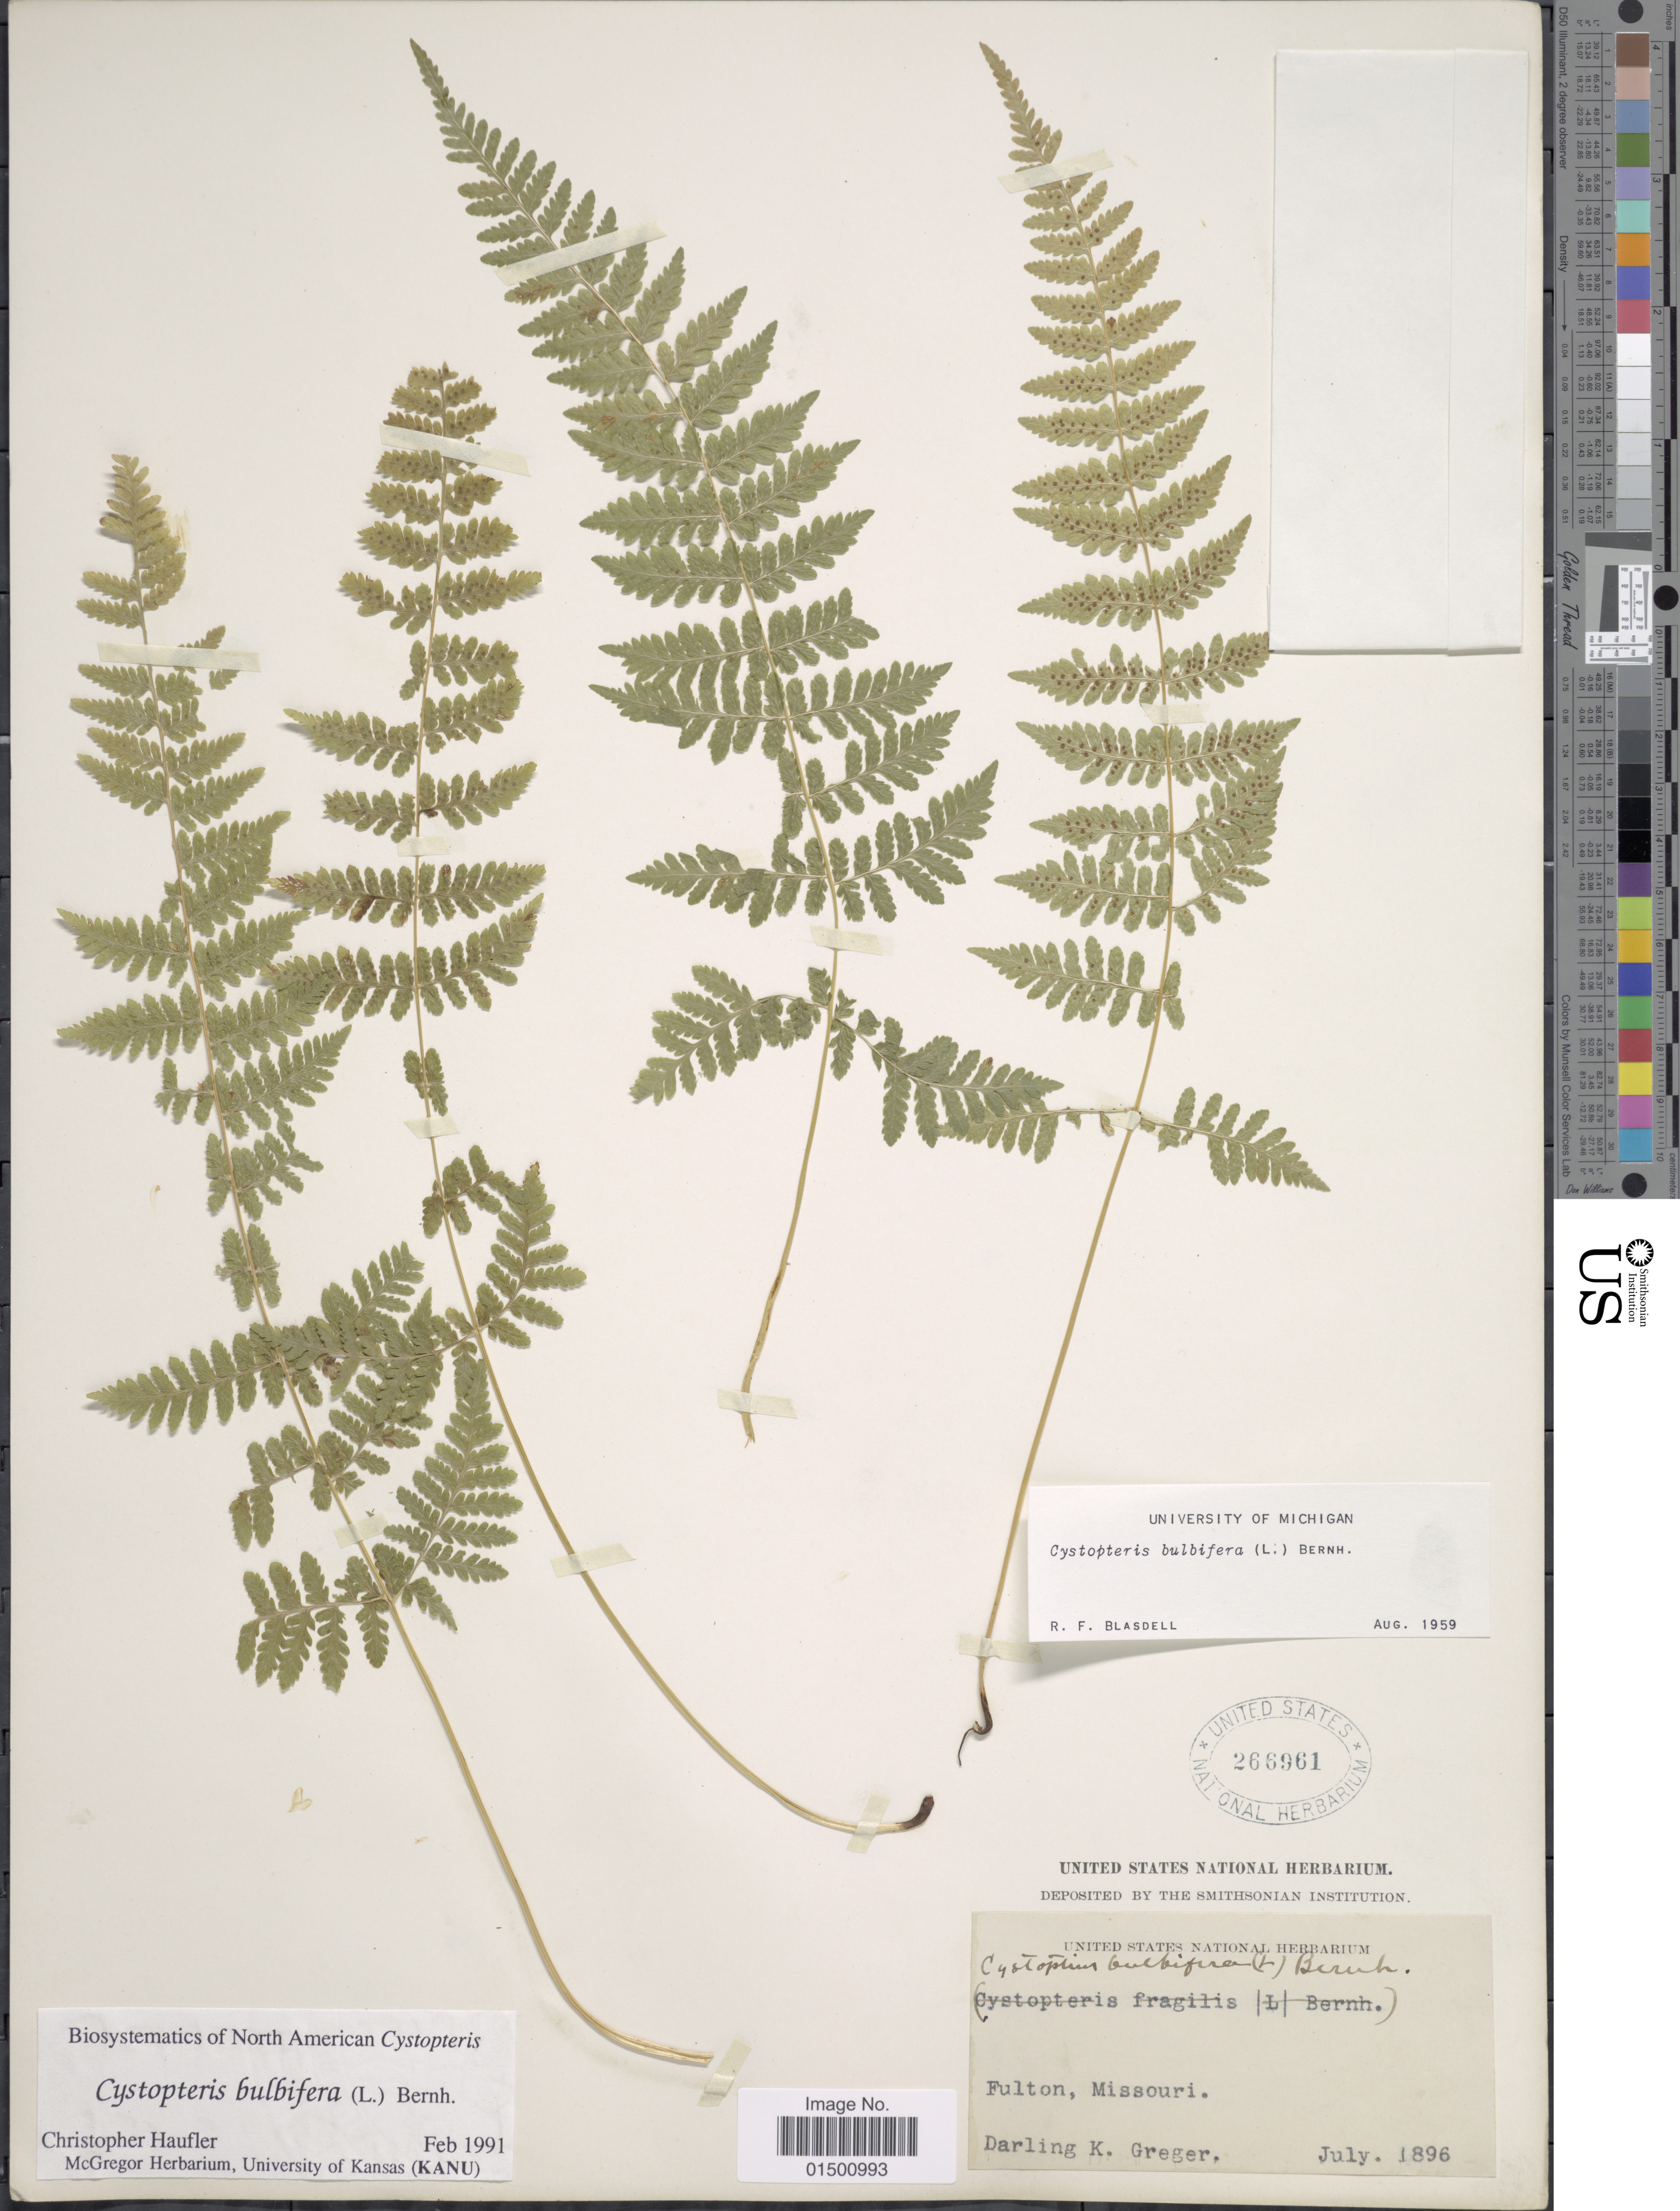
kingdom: Plantae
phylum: Tracheophyta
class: Polypodiopsida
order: Polypodiales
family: Cystopteridaceae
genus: Cystopteris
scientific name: Cystopteris bulbifera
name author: (L.) Bernh.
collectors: D. Greger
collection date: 1896-07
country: United States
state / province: Missouri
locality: Fulton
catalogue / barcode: US 266961